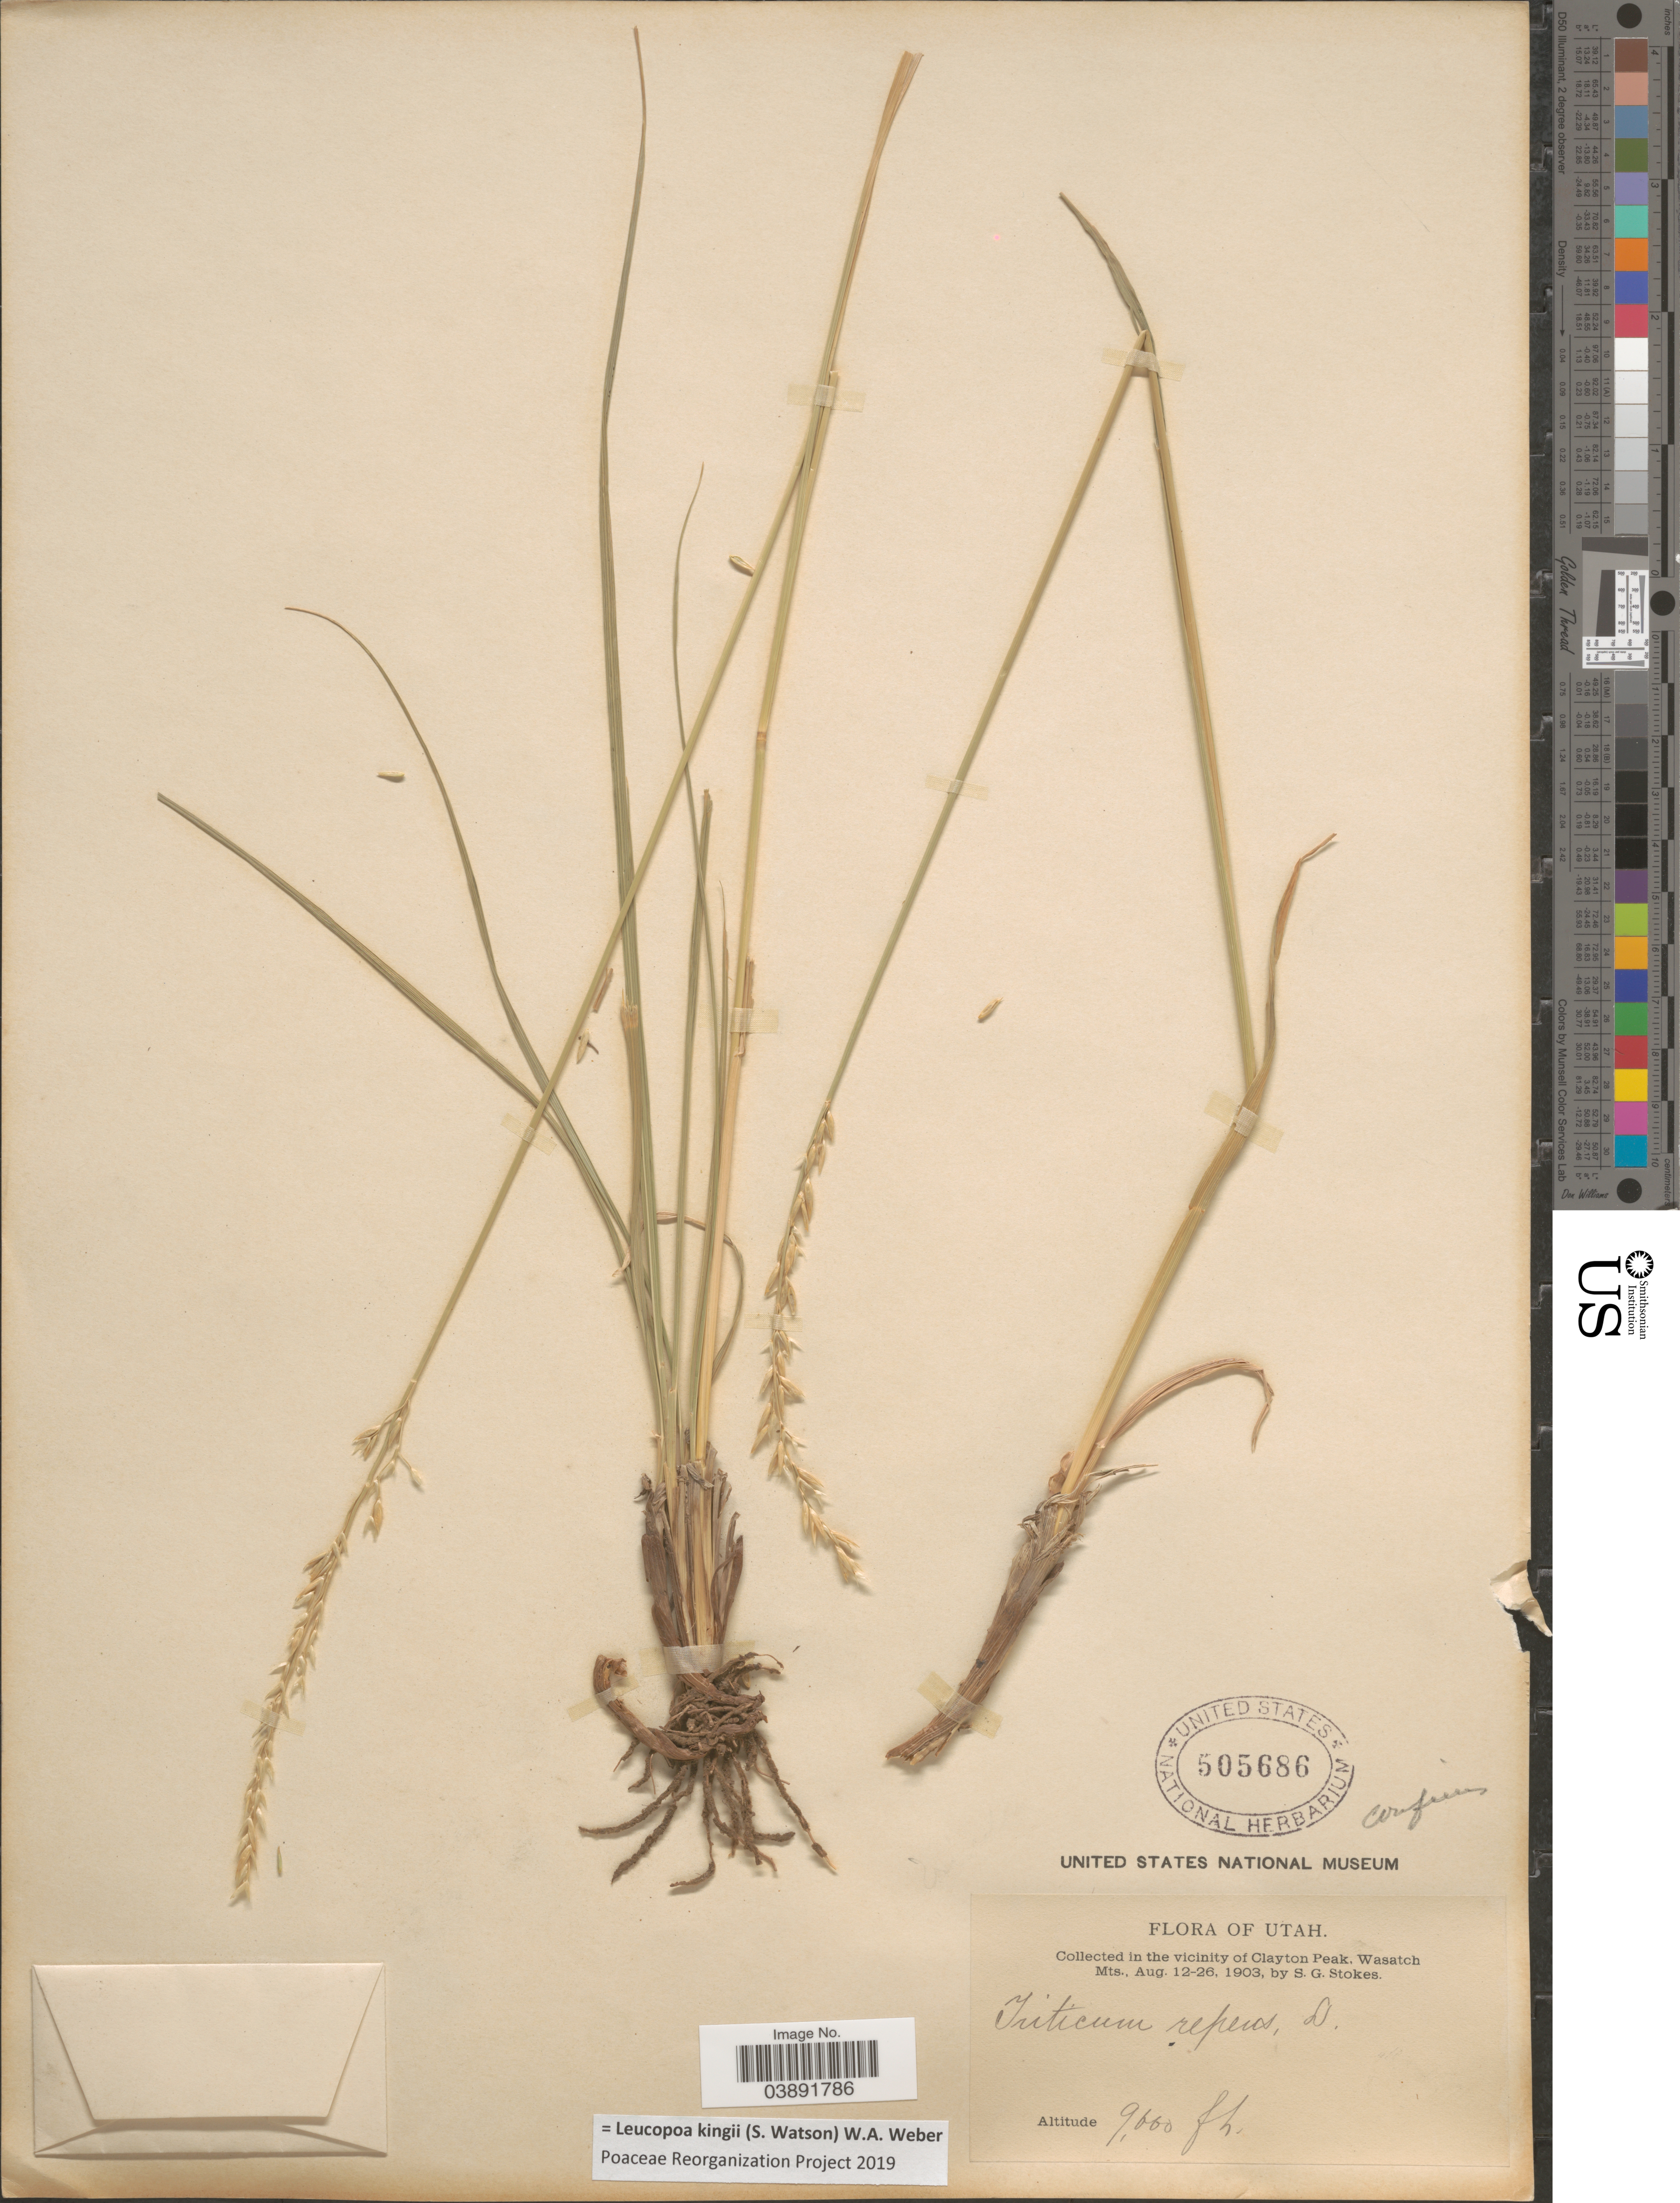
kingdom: Plantae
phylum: Tracheophyta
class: Liliopsida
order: Poales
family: Poaceae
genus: Hesperochloa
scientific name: Hesperochloa kingii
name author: (S. Watson) Rydb.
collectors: S. G. Stokes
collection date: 1903-08-12/1903-08-26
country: United States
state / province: Utah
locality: In the vicinity of Clayton Peak, Wasatch Mts.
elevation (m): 2926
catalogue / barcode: US 505686